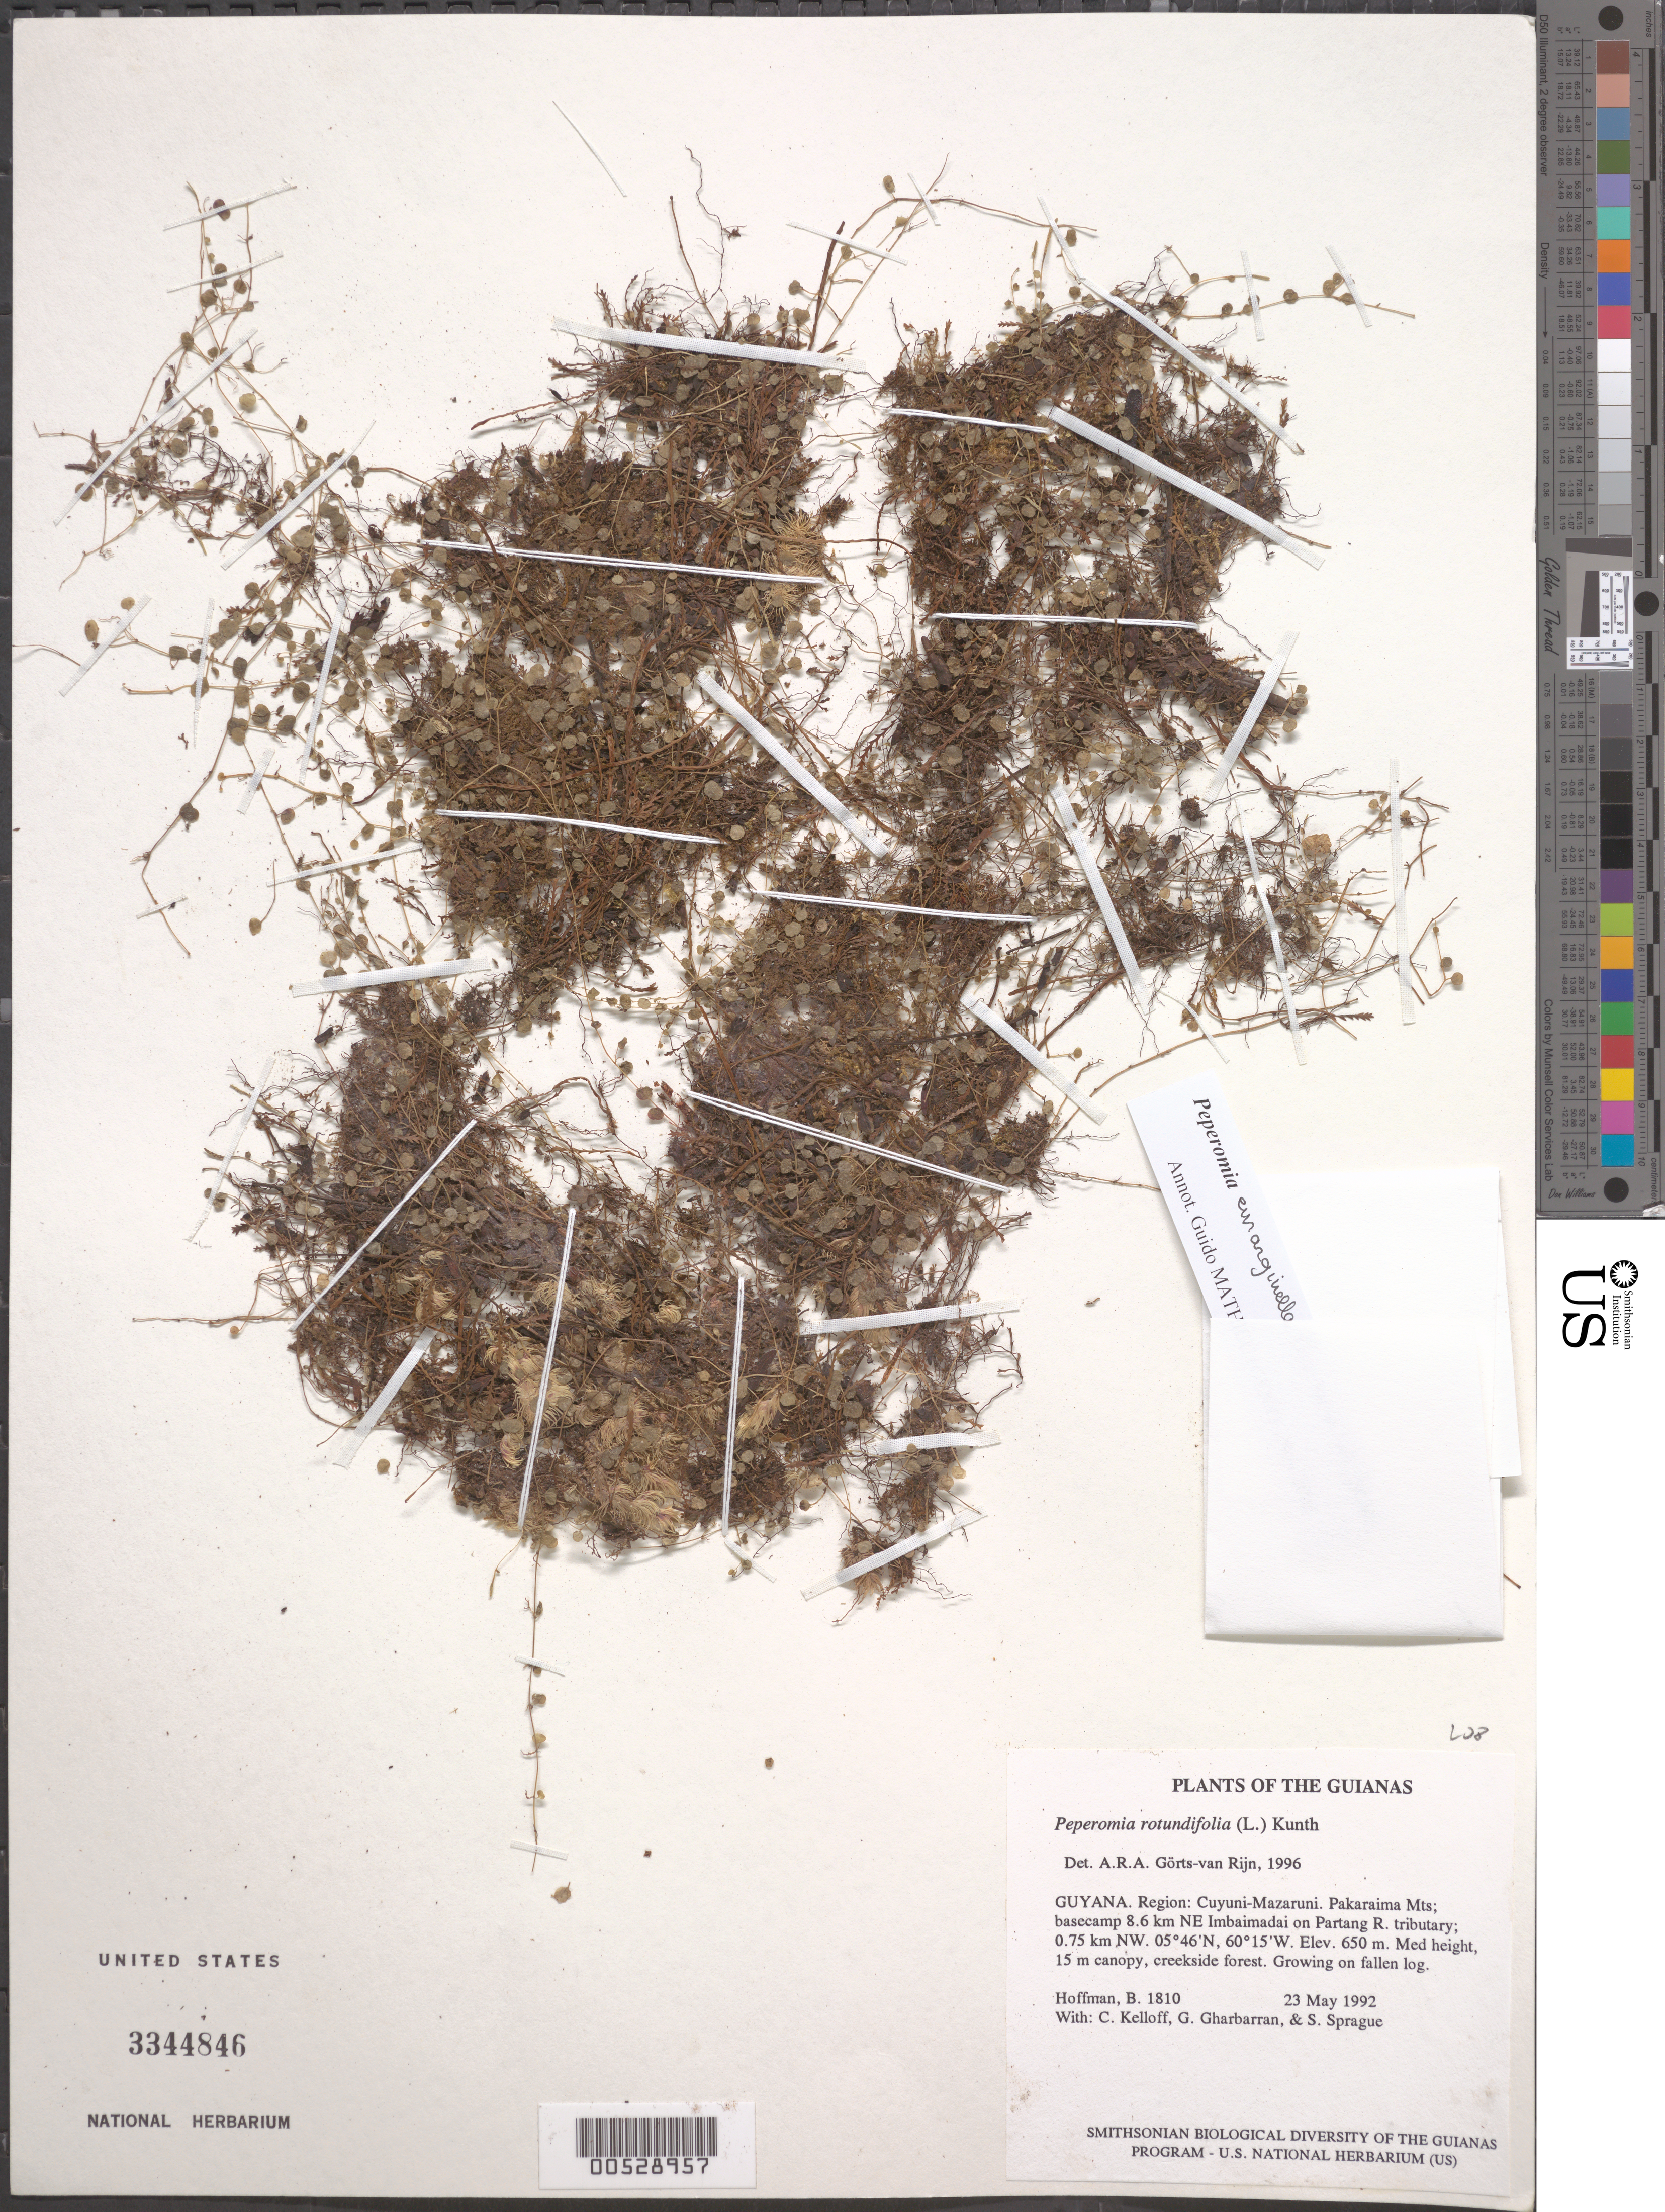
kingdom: Plantae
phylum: Tracheophyta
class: Magnoliopsida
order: Piperales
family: Piperaceae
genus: Peperomia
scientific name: Peperomia emarginella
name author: (Sw. ex Wikstr.) C. DC.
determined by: Jiménez, José Estaban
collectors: B. Hoffman, C. L. Kelloff, G. Gharbarran & S. Sprague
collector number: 1810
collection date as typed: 23 May 1992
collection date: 1992-05-23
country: Guyana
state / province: Cuyuni-Mazaruni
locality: Pakaraima Mts; basecamp 8.6 km NE Imbaimadai on Partang River tributary; 0.75 km NW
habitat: Med height, 15 m canopy, creekside forest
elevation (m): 650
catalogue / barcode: US 3344846